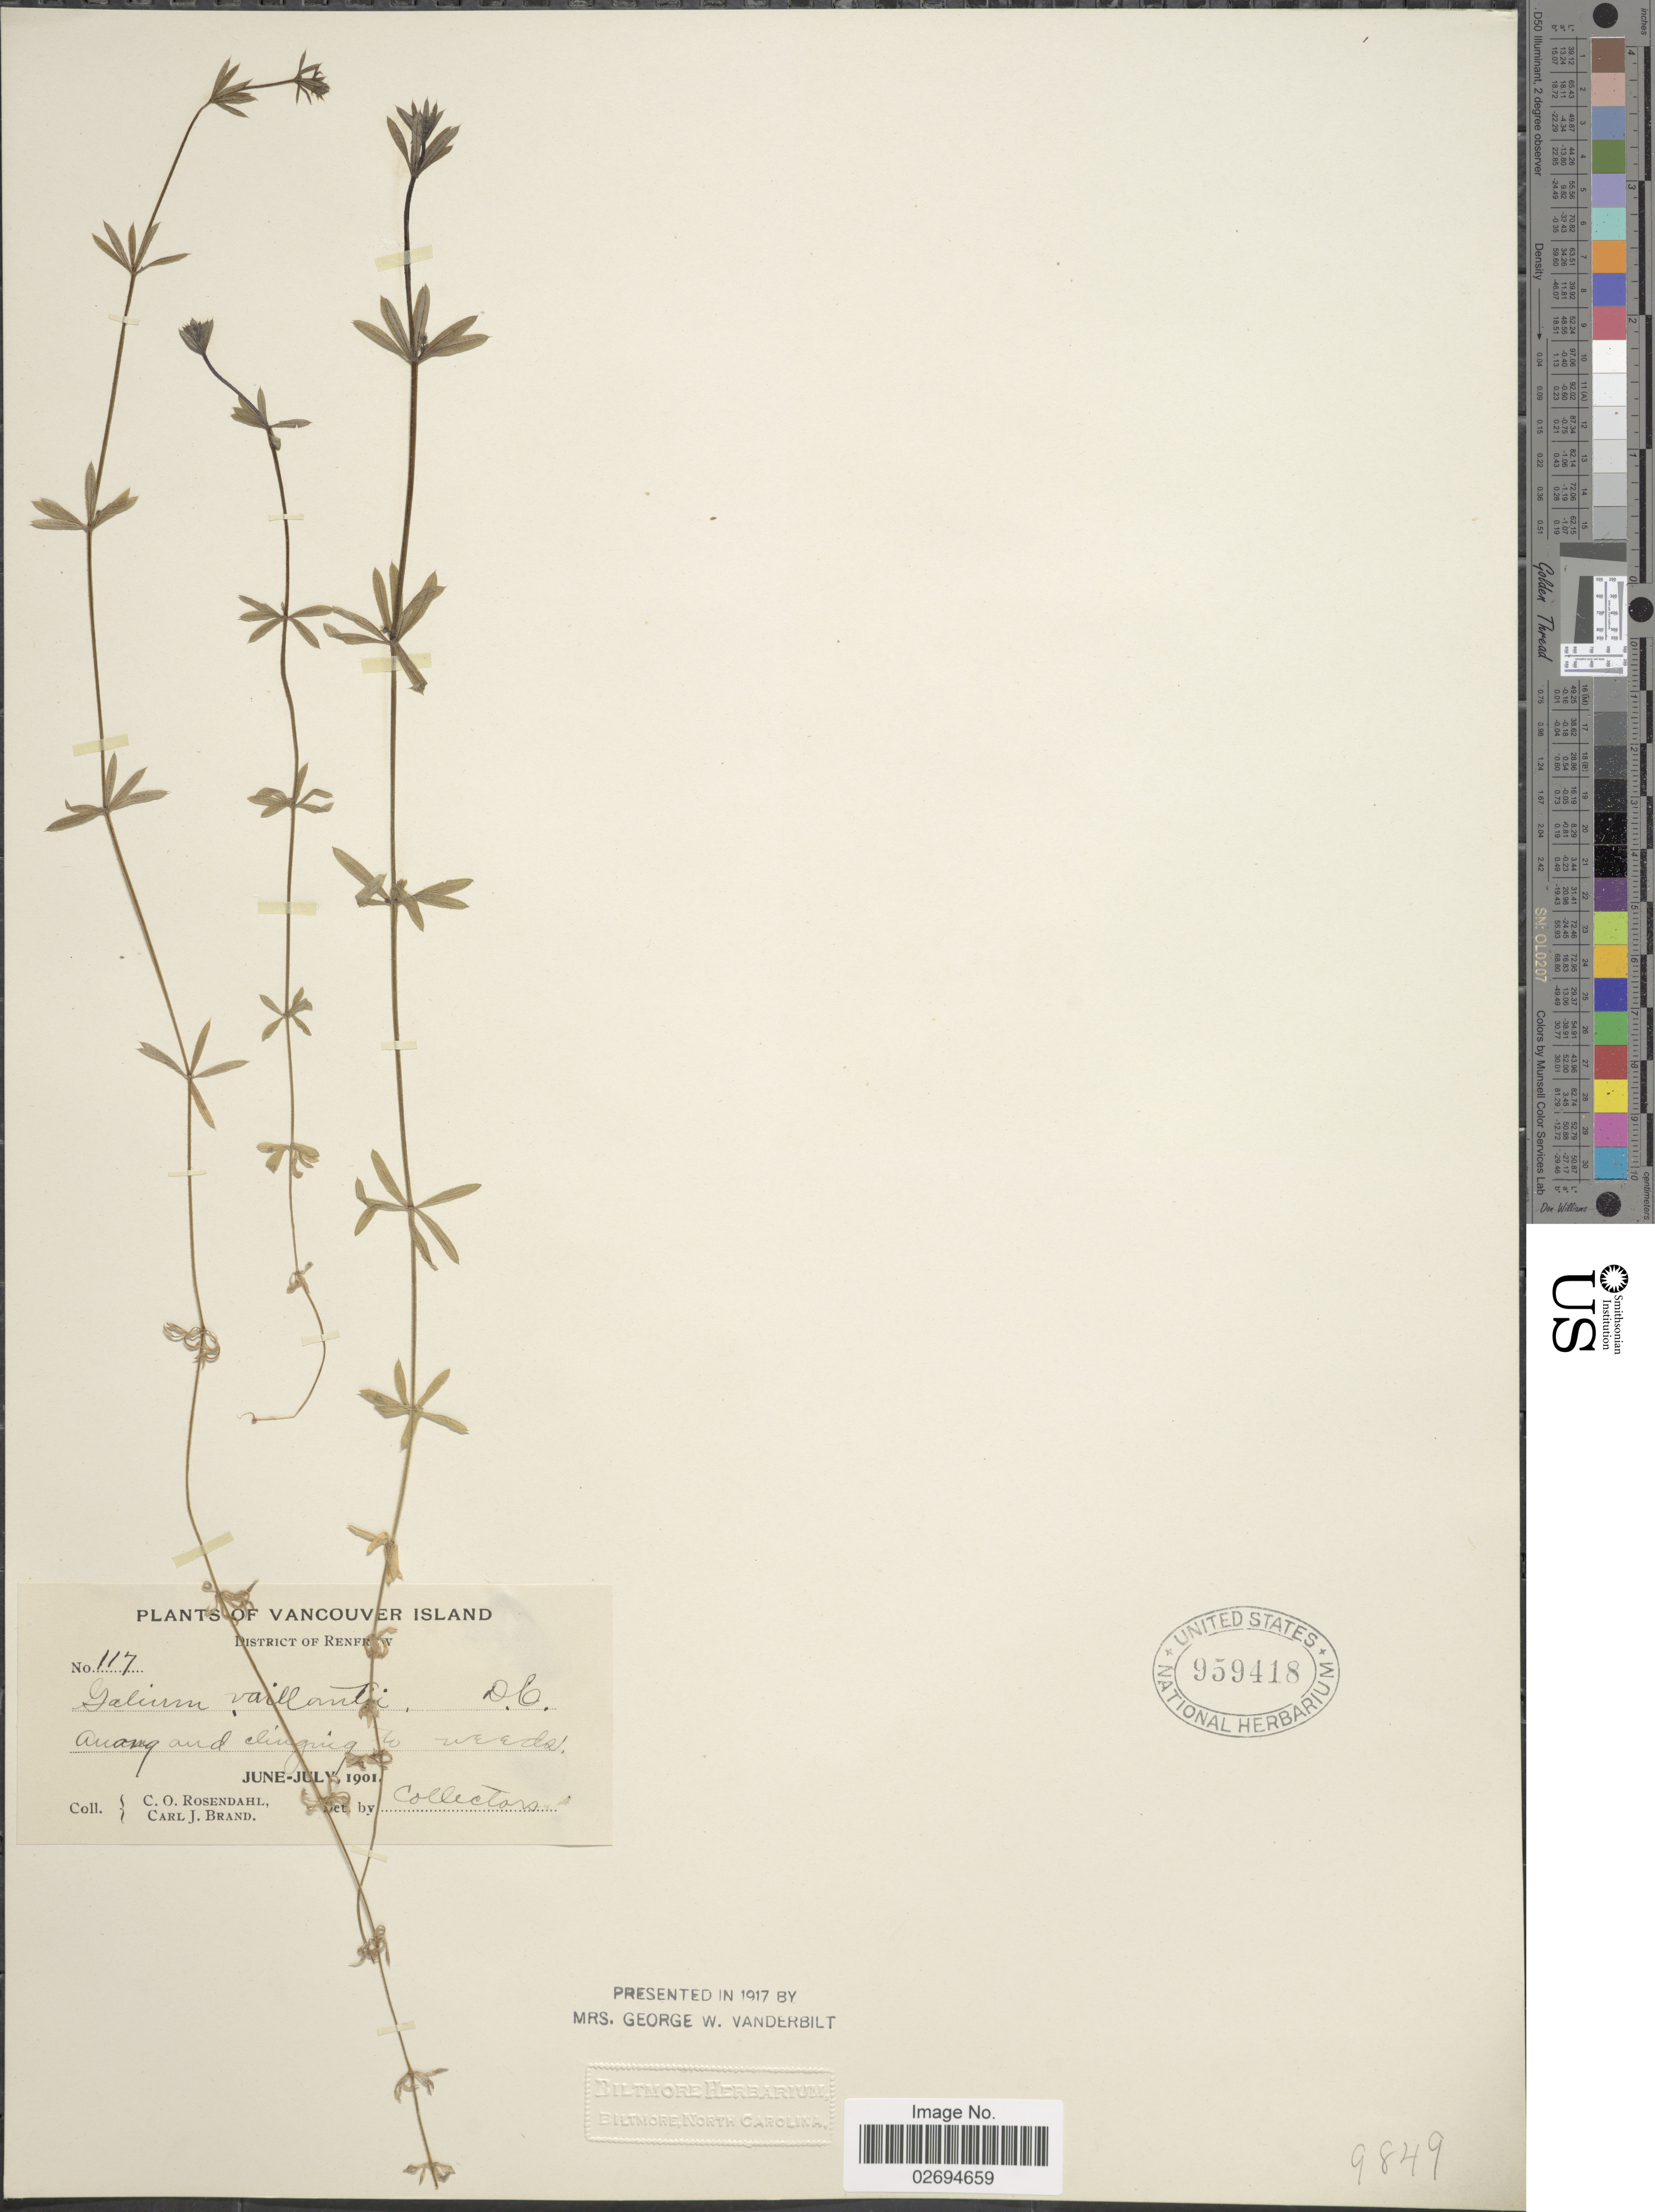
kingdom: Plantae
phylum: Tracheophyta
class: Magnoliopsida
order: Gentianales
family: Rubiaceae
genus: Galium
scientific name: Galium vaillantii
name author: DC.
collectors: C. O. Rosendahl & C. J. Brand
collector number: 117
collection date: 1901-06/1901-07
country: Canada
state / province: British Columbia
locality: Vancouver Island, District of Renfrew.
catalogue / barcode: US 959418